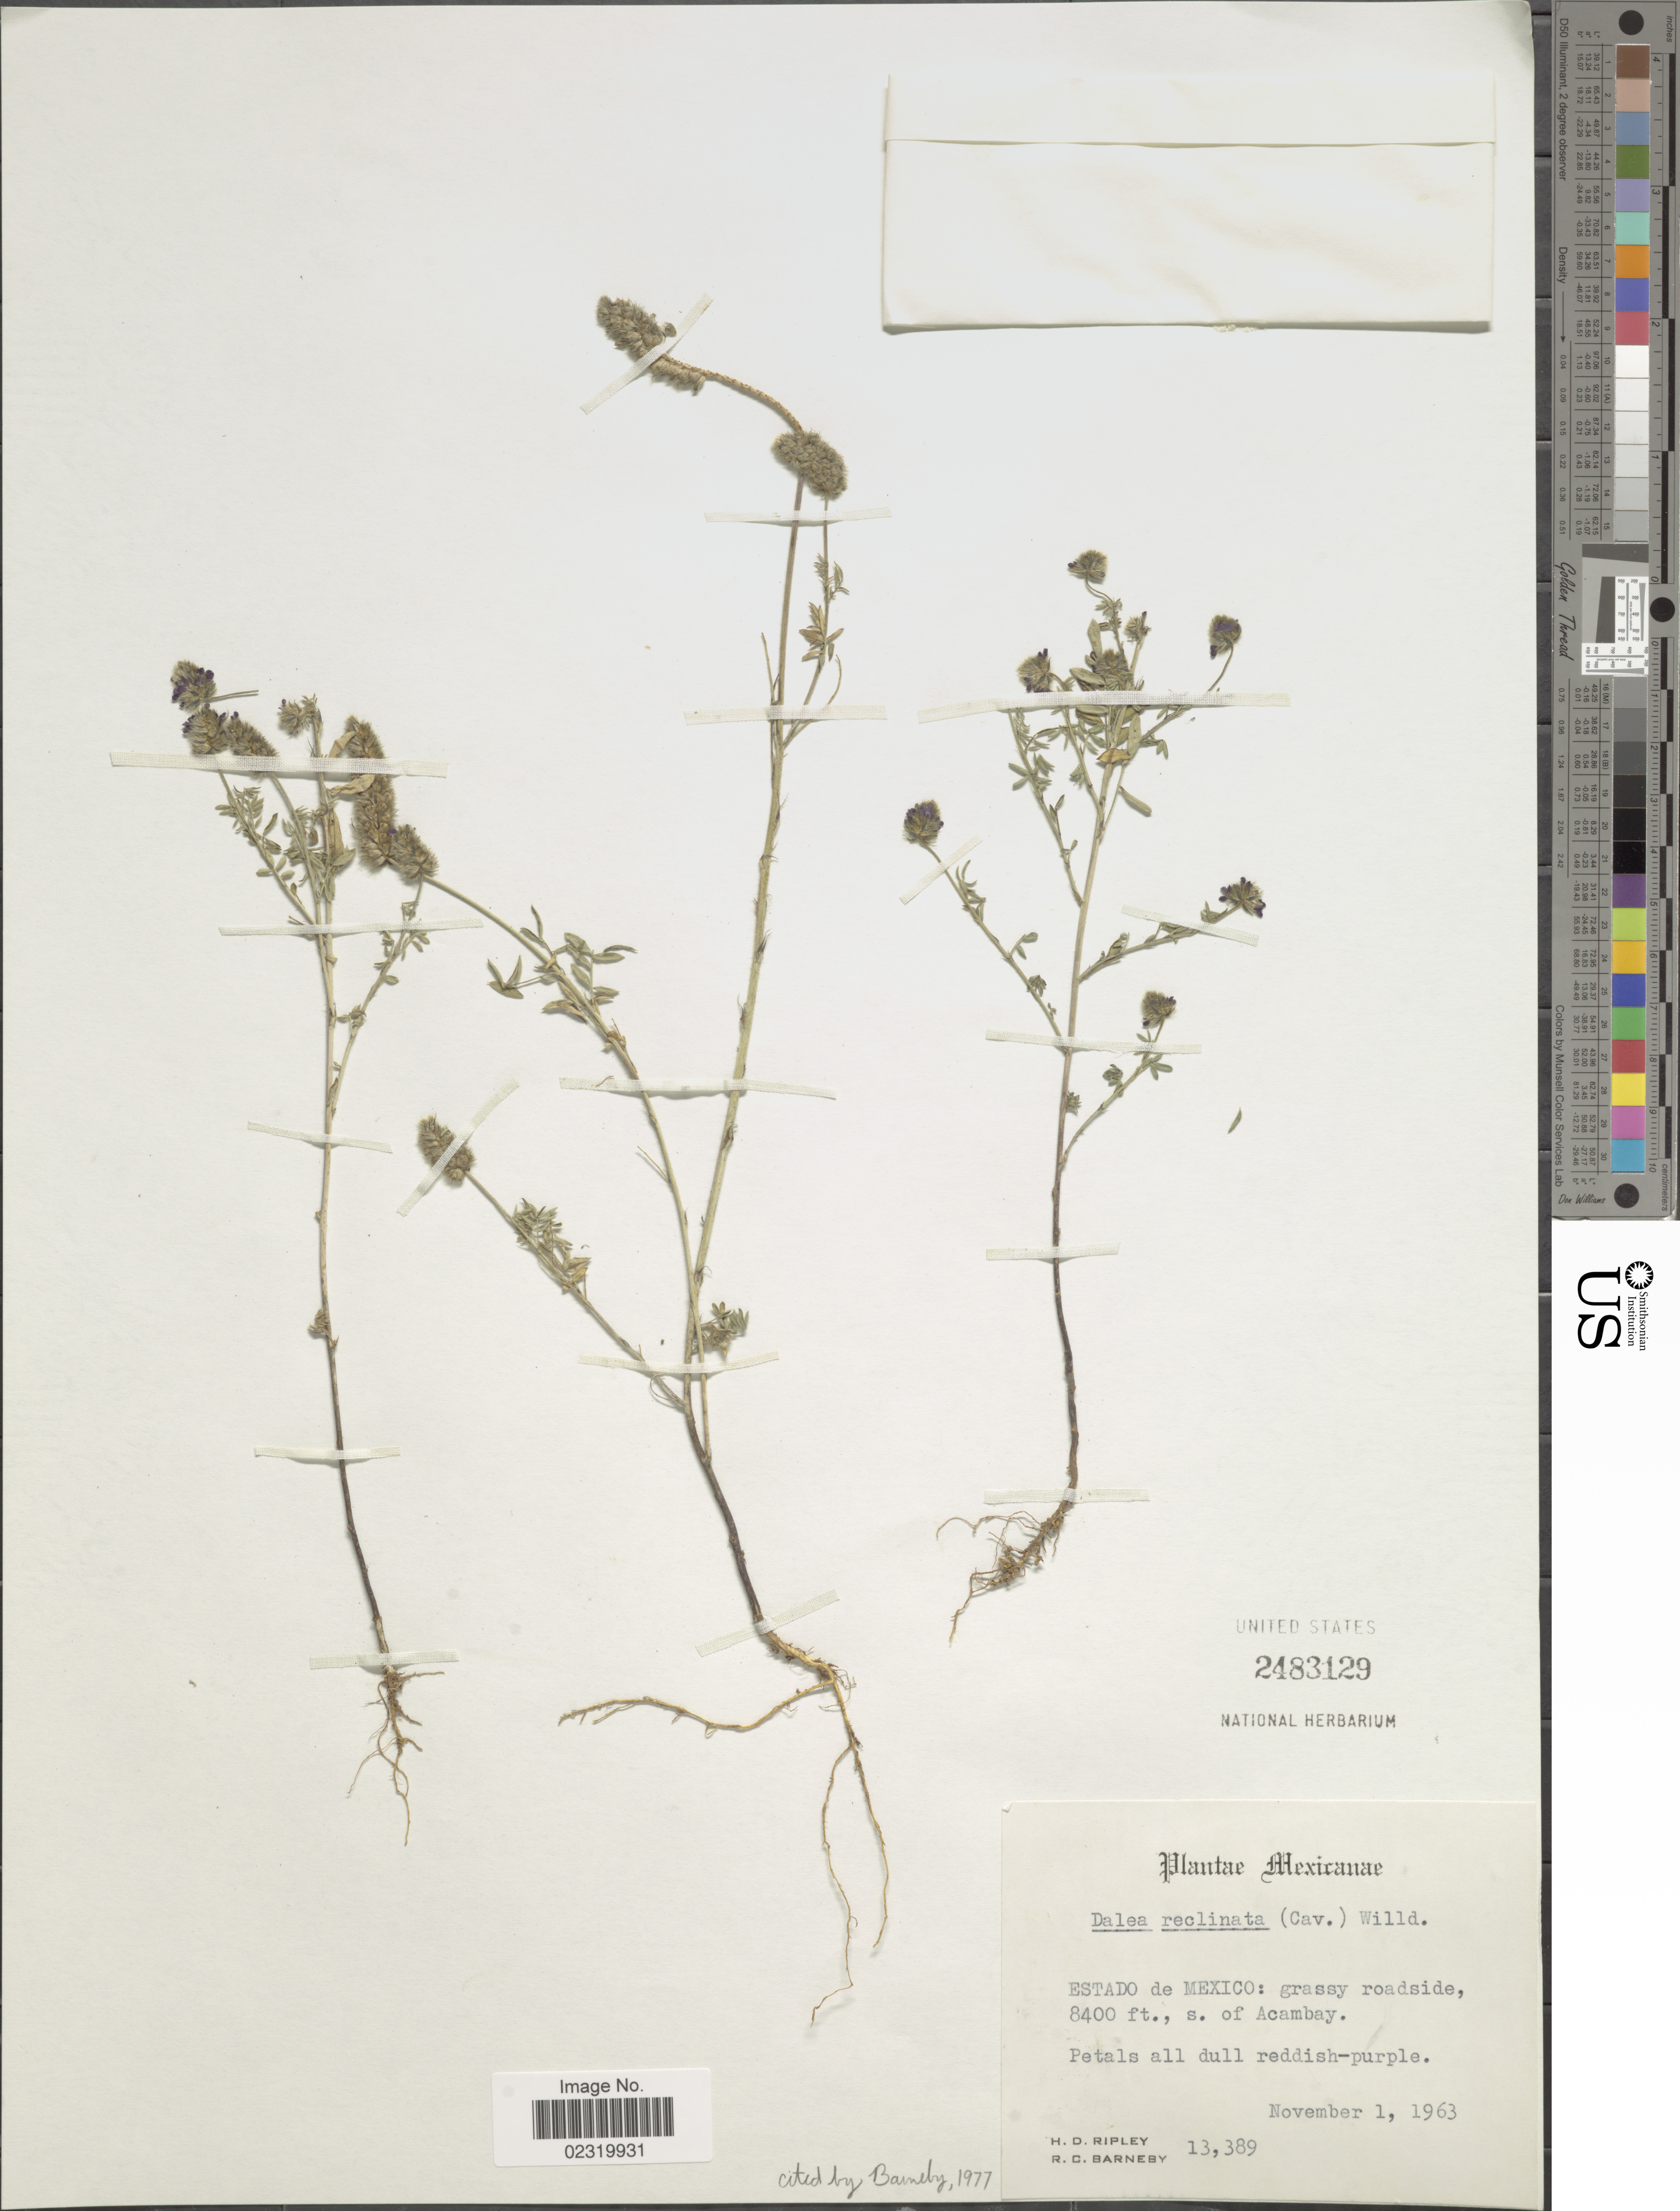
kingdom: Plantae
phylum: Tracheophyta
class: Magnoliopsida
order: Fabales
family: Fabaceae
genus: Dalea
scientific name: Dalea reclinata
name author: (Cav.) Willd.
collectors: H. Ripley & R. C. Barneby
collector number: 13389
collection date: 1963-11-01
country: Mexico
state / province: México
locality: S. of Acambay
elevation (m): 2560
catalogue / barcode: US 2483129